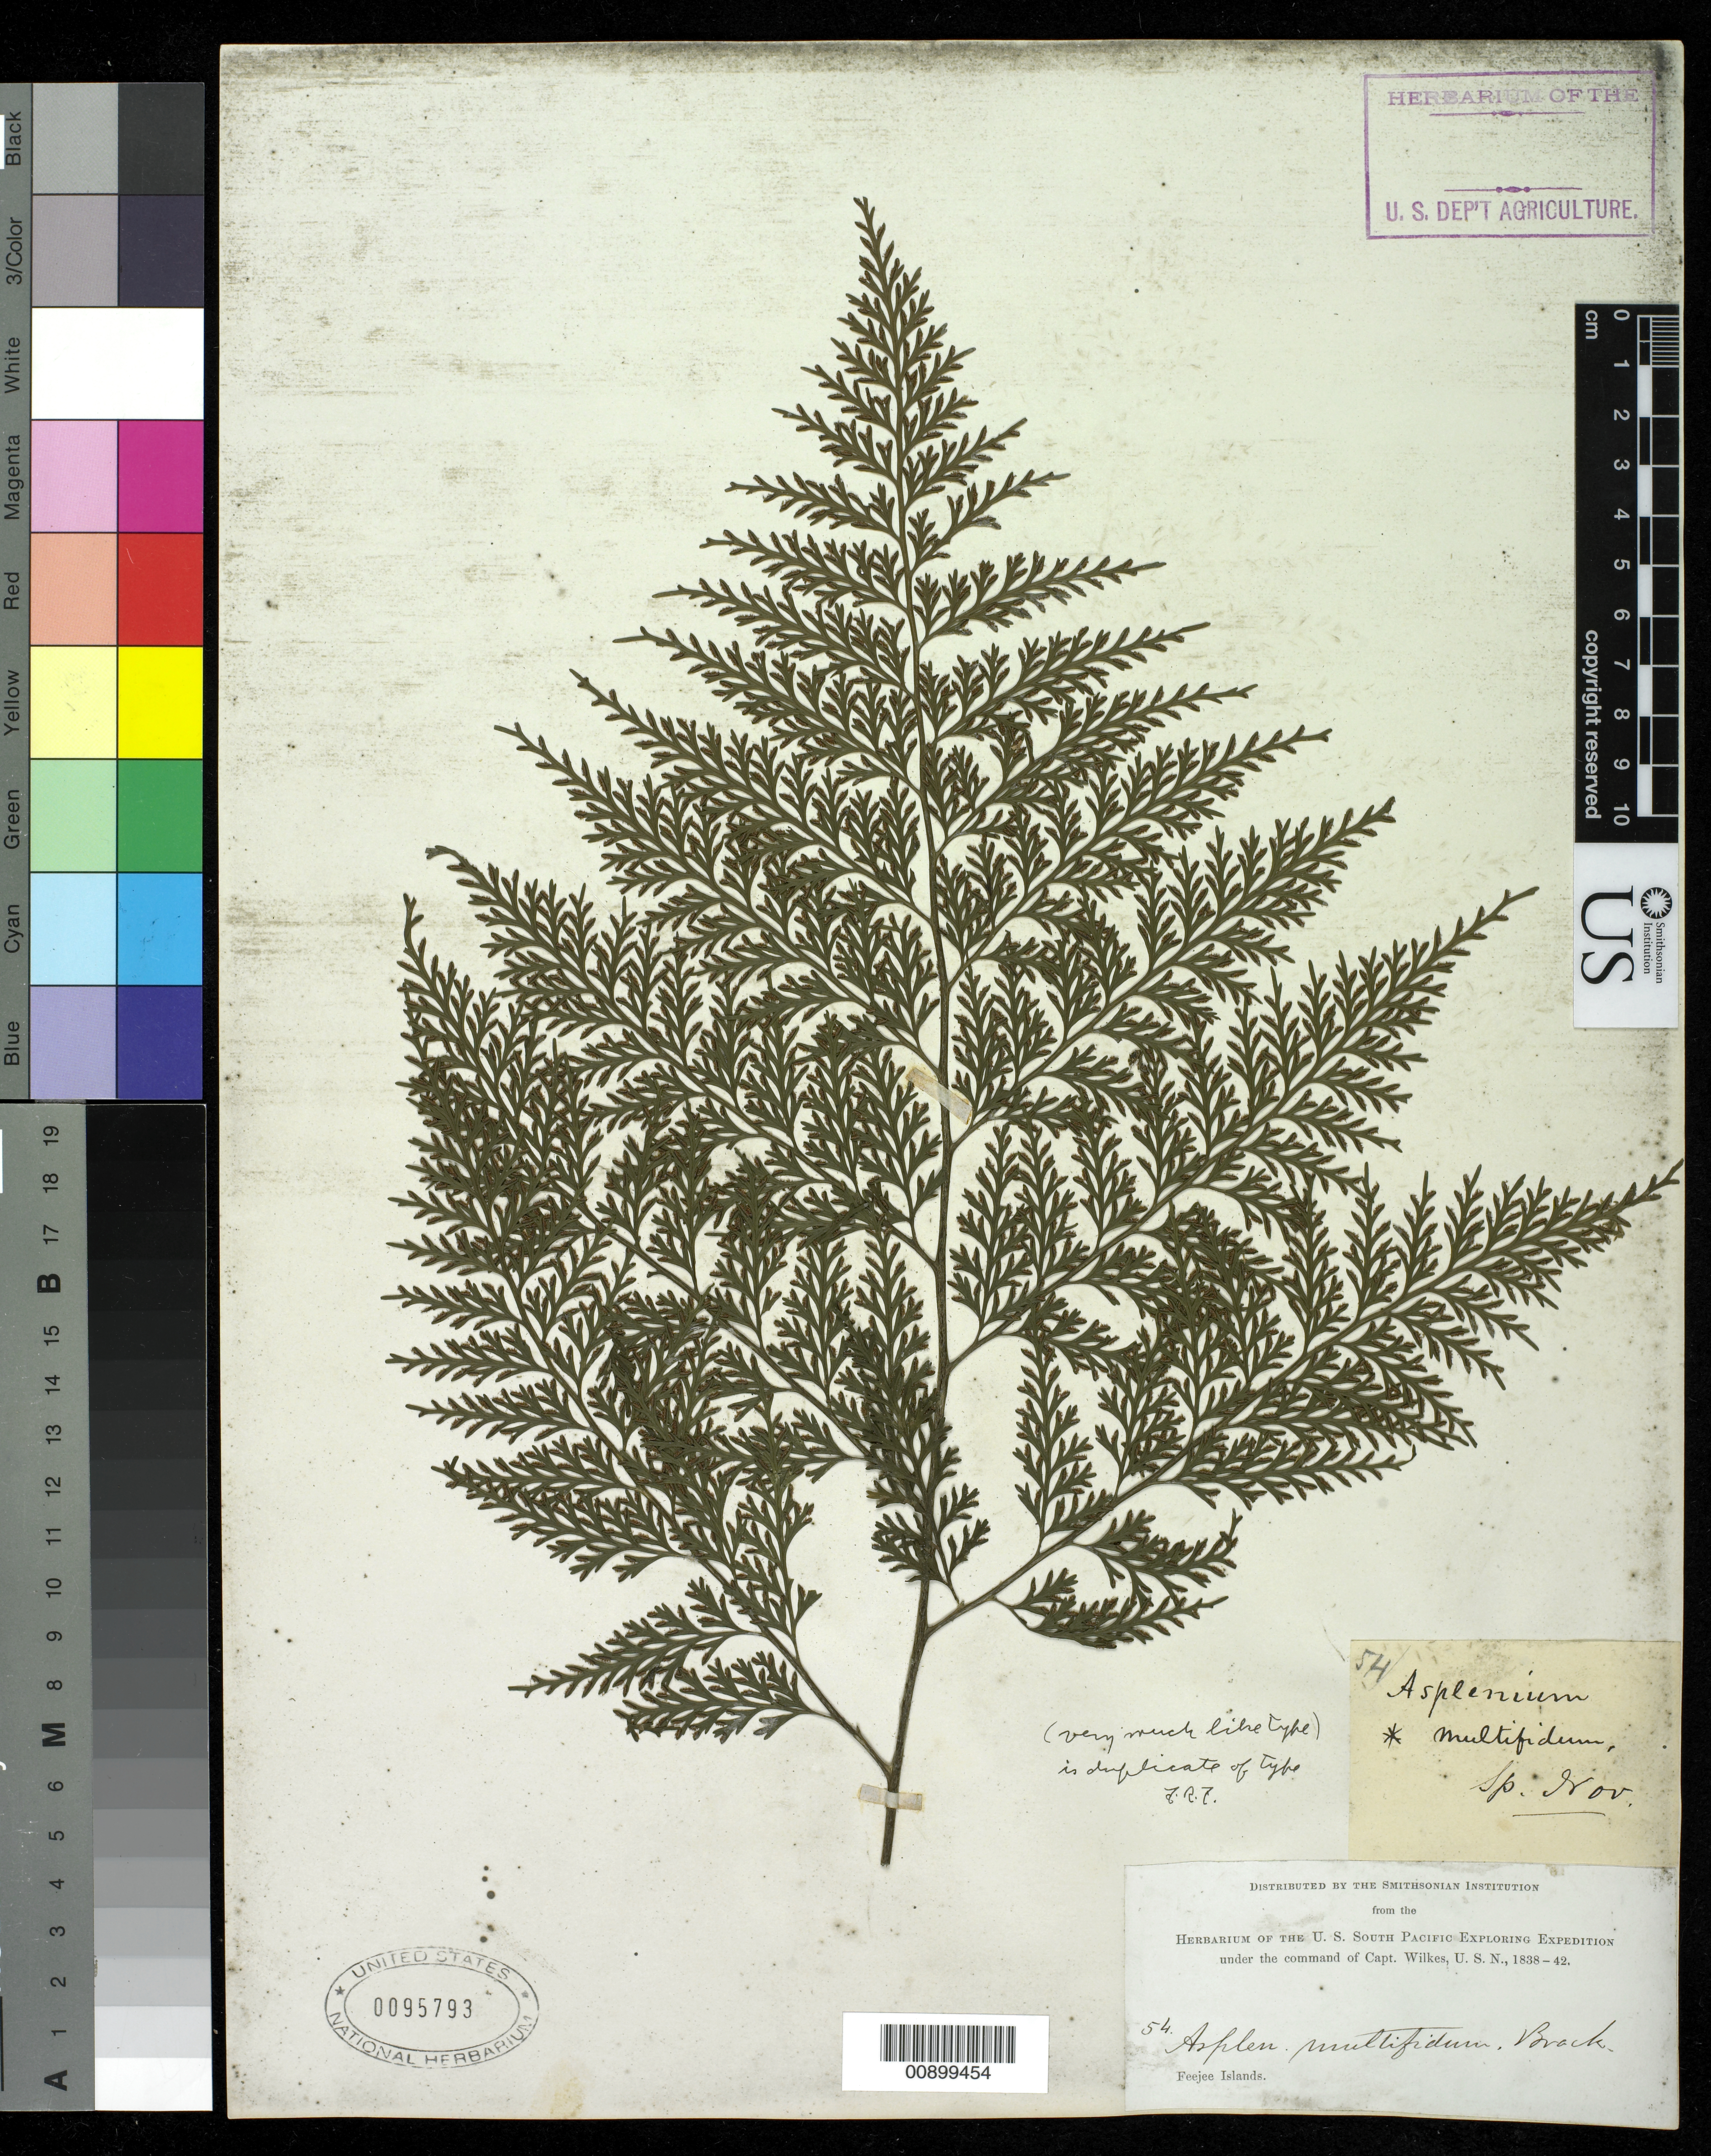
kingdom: Plantae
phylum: Tracheophyta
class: Polypodiopsida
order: Polypodiales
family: Aspleniaceae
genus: Asplenium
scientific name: Asplenium shuttleworthianum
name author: Kunze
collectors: Wilkes Explor. Exped.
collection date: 1838/1842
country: Fiji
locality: Feejee Islands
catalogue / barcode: US 95793